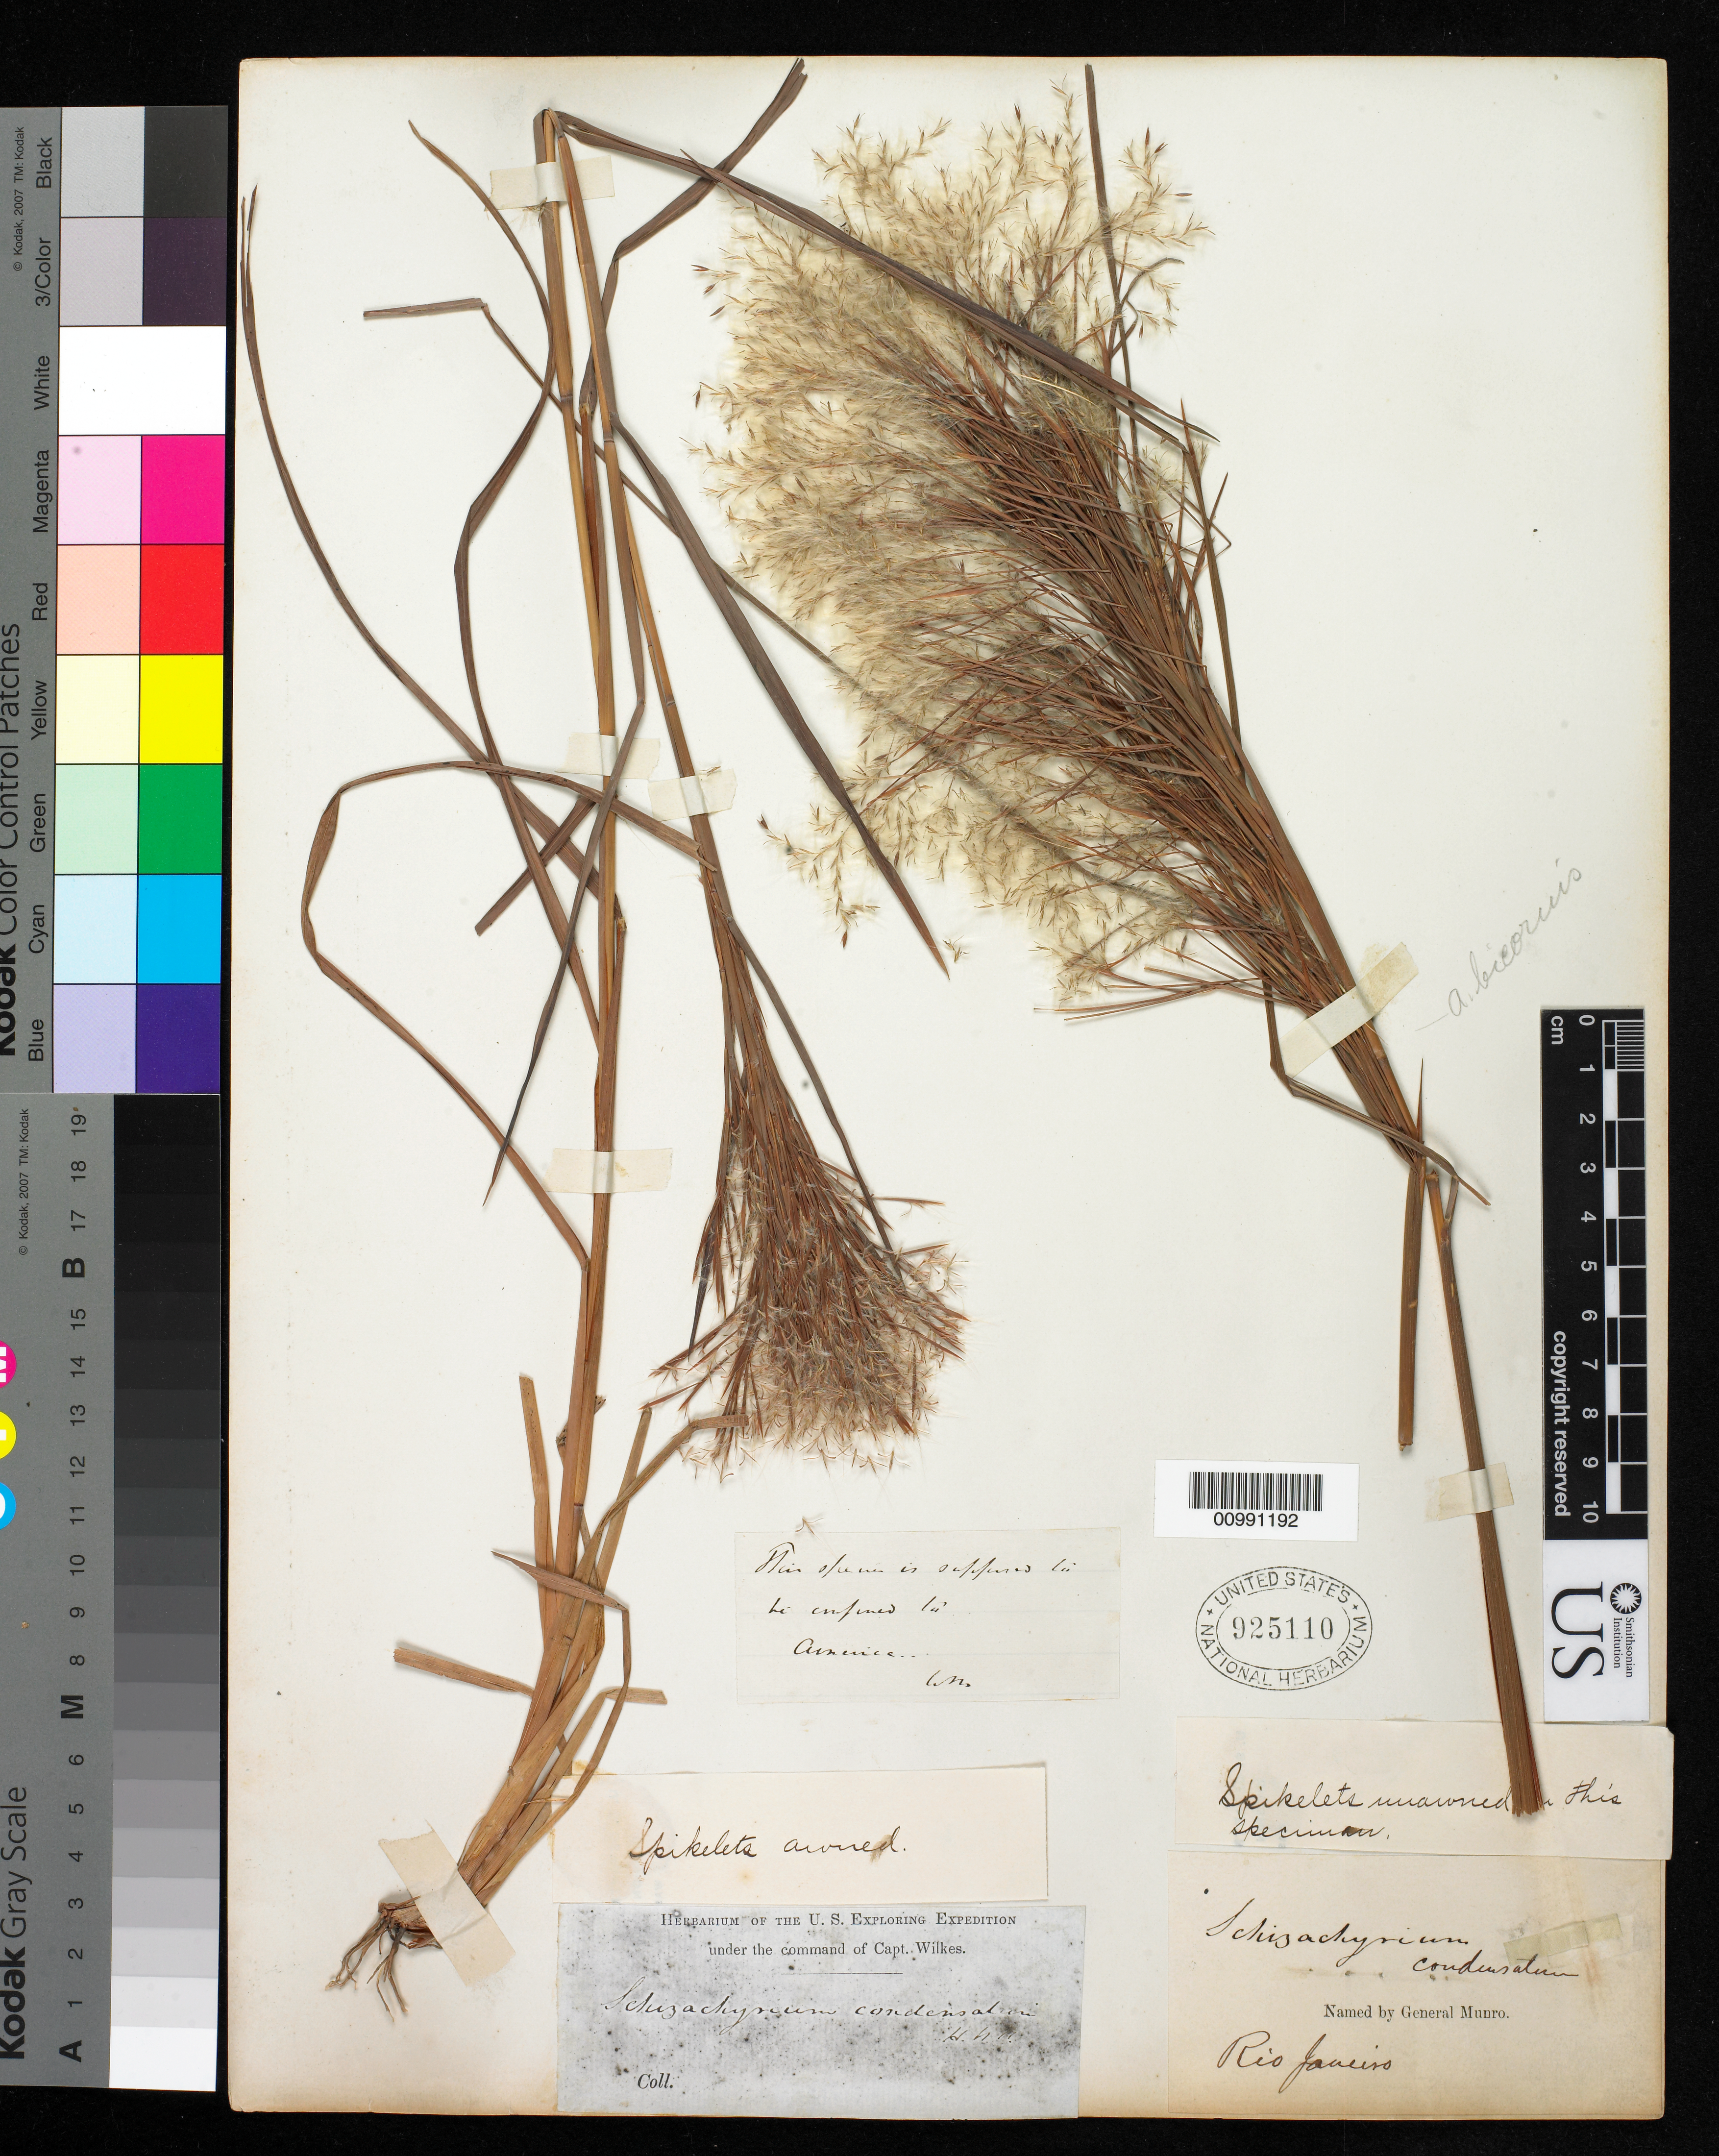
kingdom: Plantae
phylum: Tracheophyta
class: Liliopsida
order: Poales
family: Poaceae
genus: Schizachyrium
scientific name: Schizachyrium microstachyum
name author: (Desv. ex Ham.) Roseng. et al.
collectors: Wilkes Explor. Exped.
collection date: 1838/1842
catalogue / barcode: US 925110